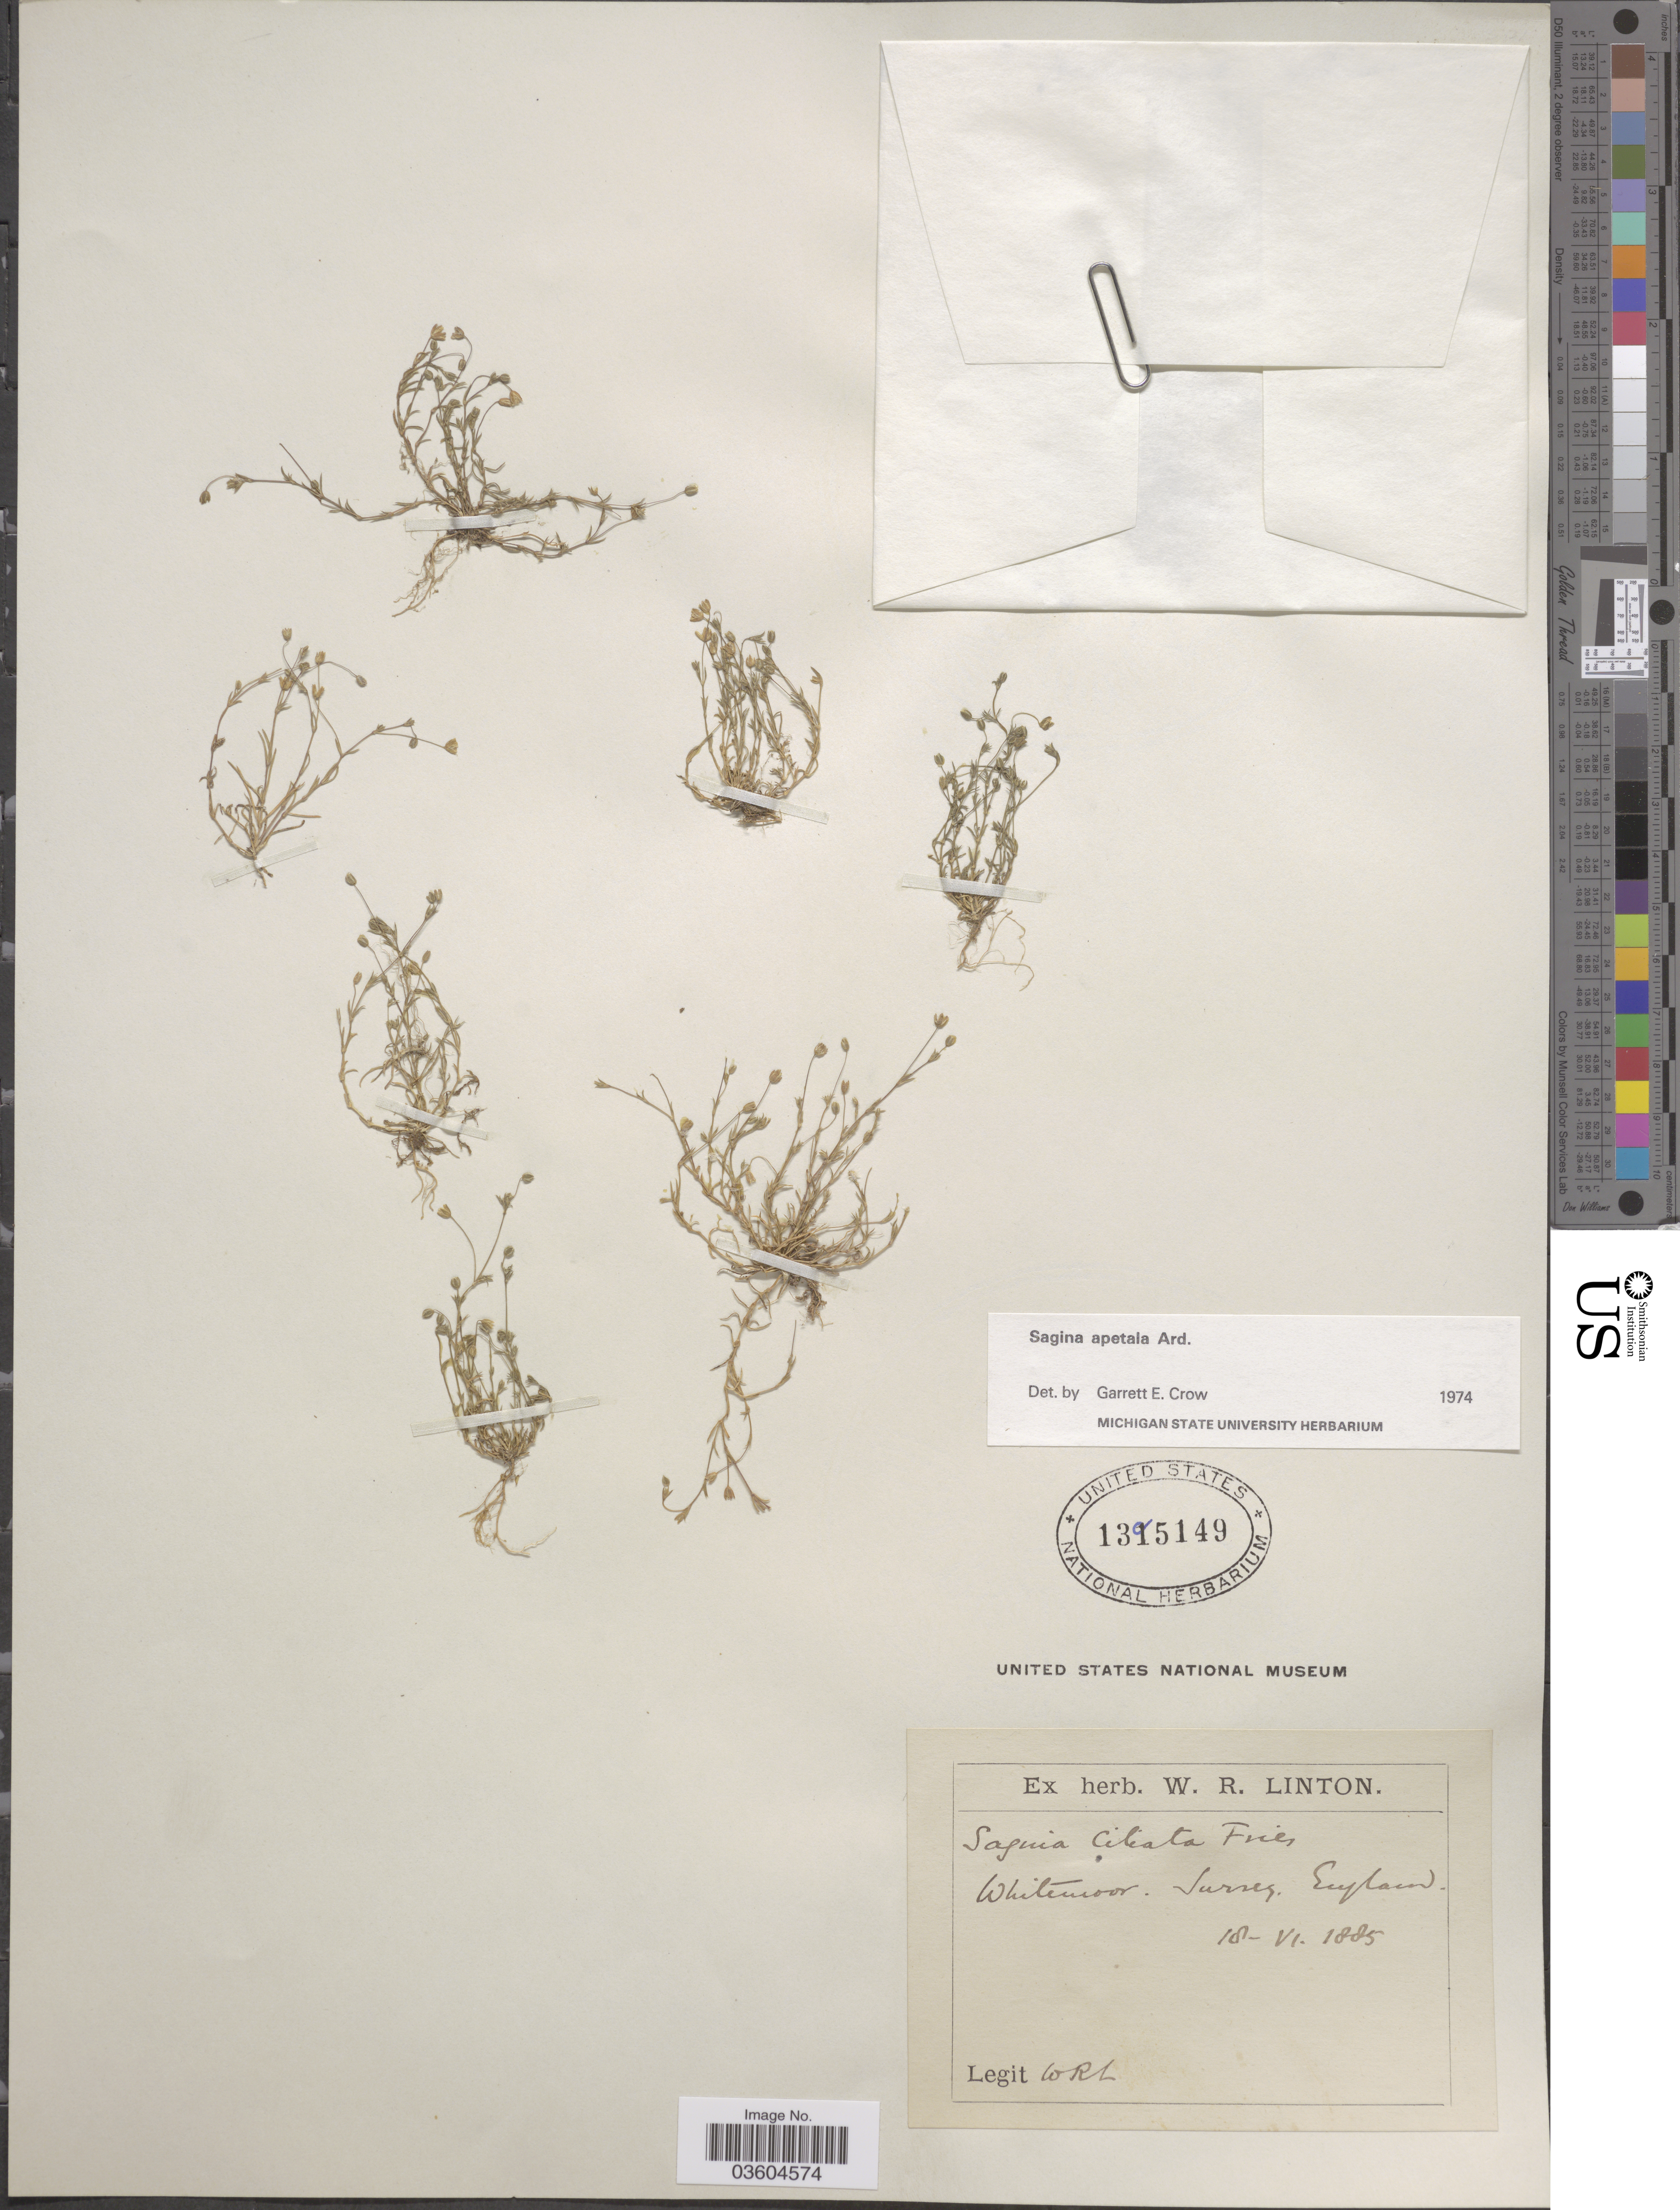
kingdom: Plantae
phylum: Tracheophyta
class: Magnoliopsida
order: Caryophyllales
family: Caryophyllaceae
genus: Sagina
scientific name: Sagina apetala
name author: Ard.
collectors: W. Linton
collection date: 1885-06-18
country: United Kingdom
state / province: England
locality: Whitemoor. Surrey.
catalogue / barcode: US 1395149